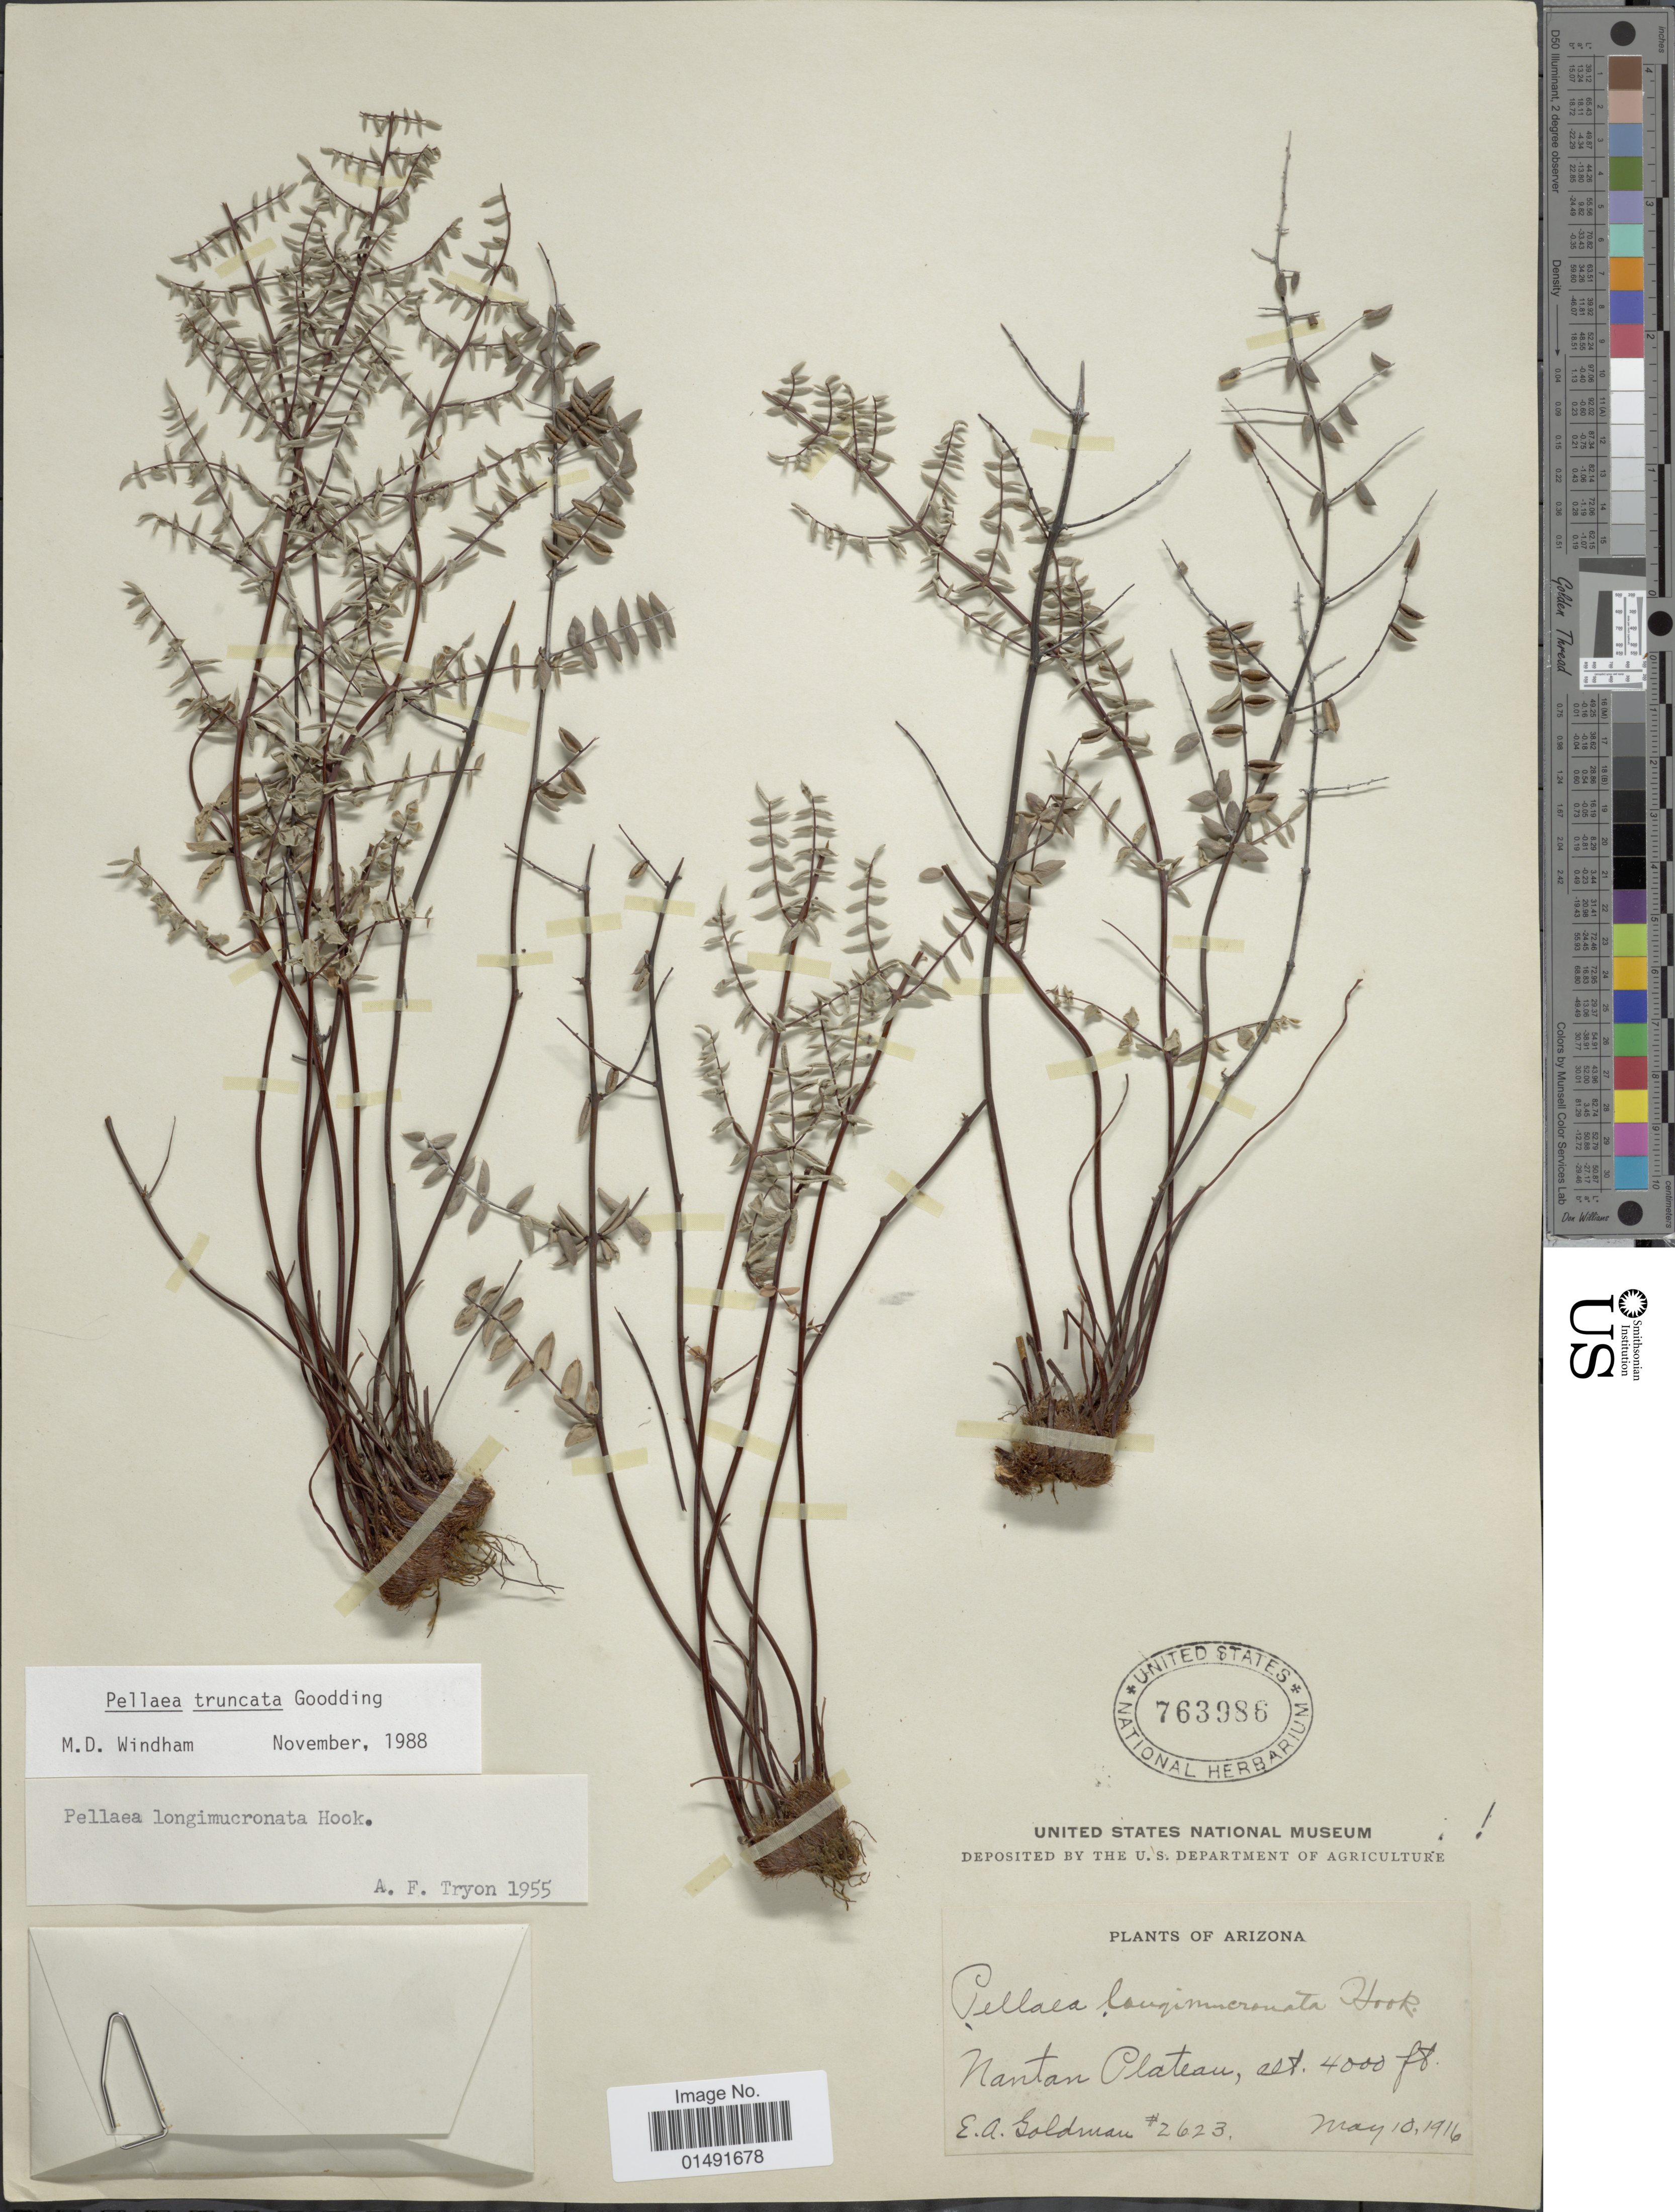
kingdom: Plantae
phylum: Tracheophyta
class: Polypodiopsida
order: Polypodiales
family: Pteridaceae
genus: Pellaea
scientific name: Pellaea truncata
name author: Goodd.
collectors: E. A. Goldman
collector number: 2623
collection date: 1916-05-10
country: United States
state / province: Arizona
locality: Nantan Plateau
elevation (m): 1219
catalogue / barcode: US 763986